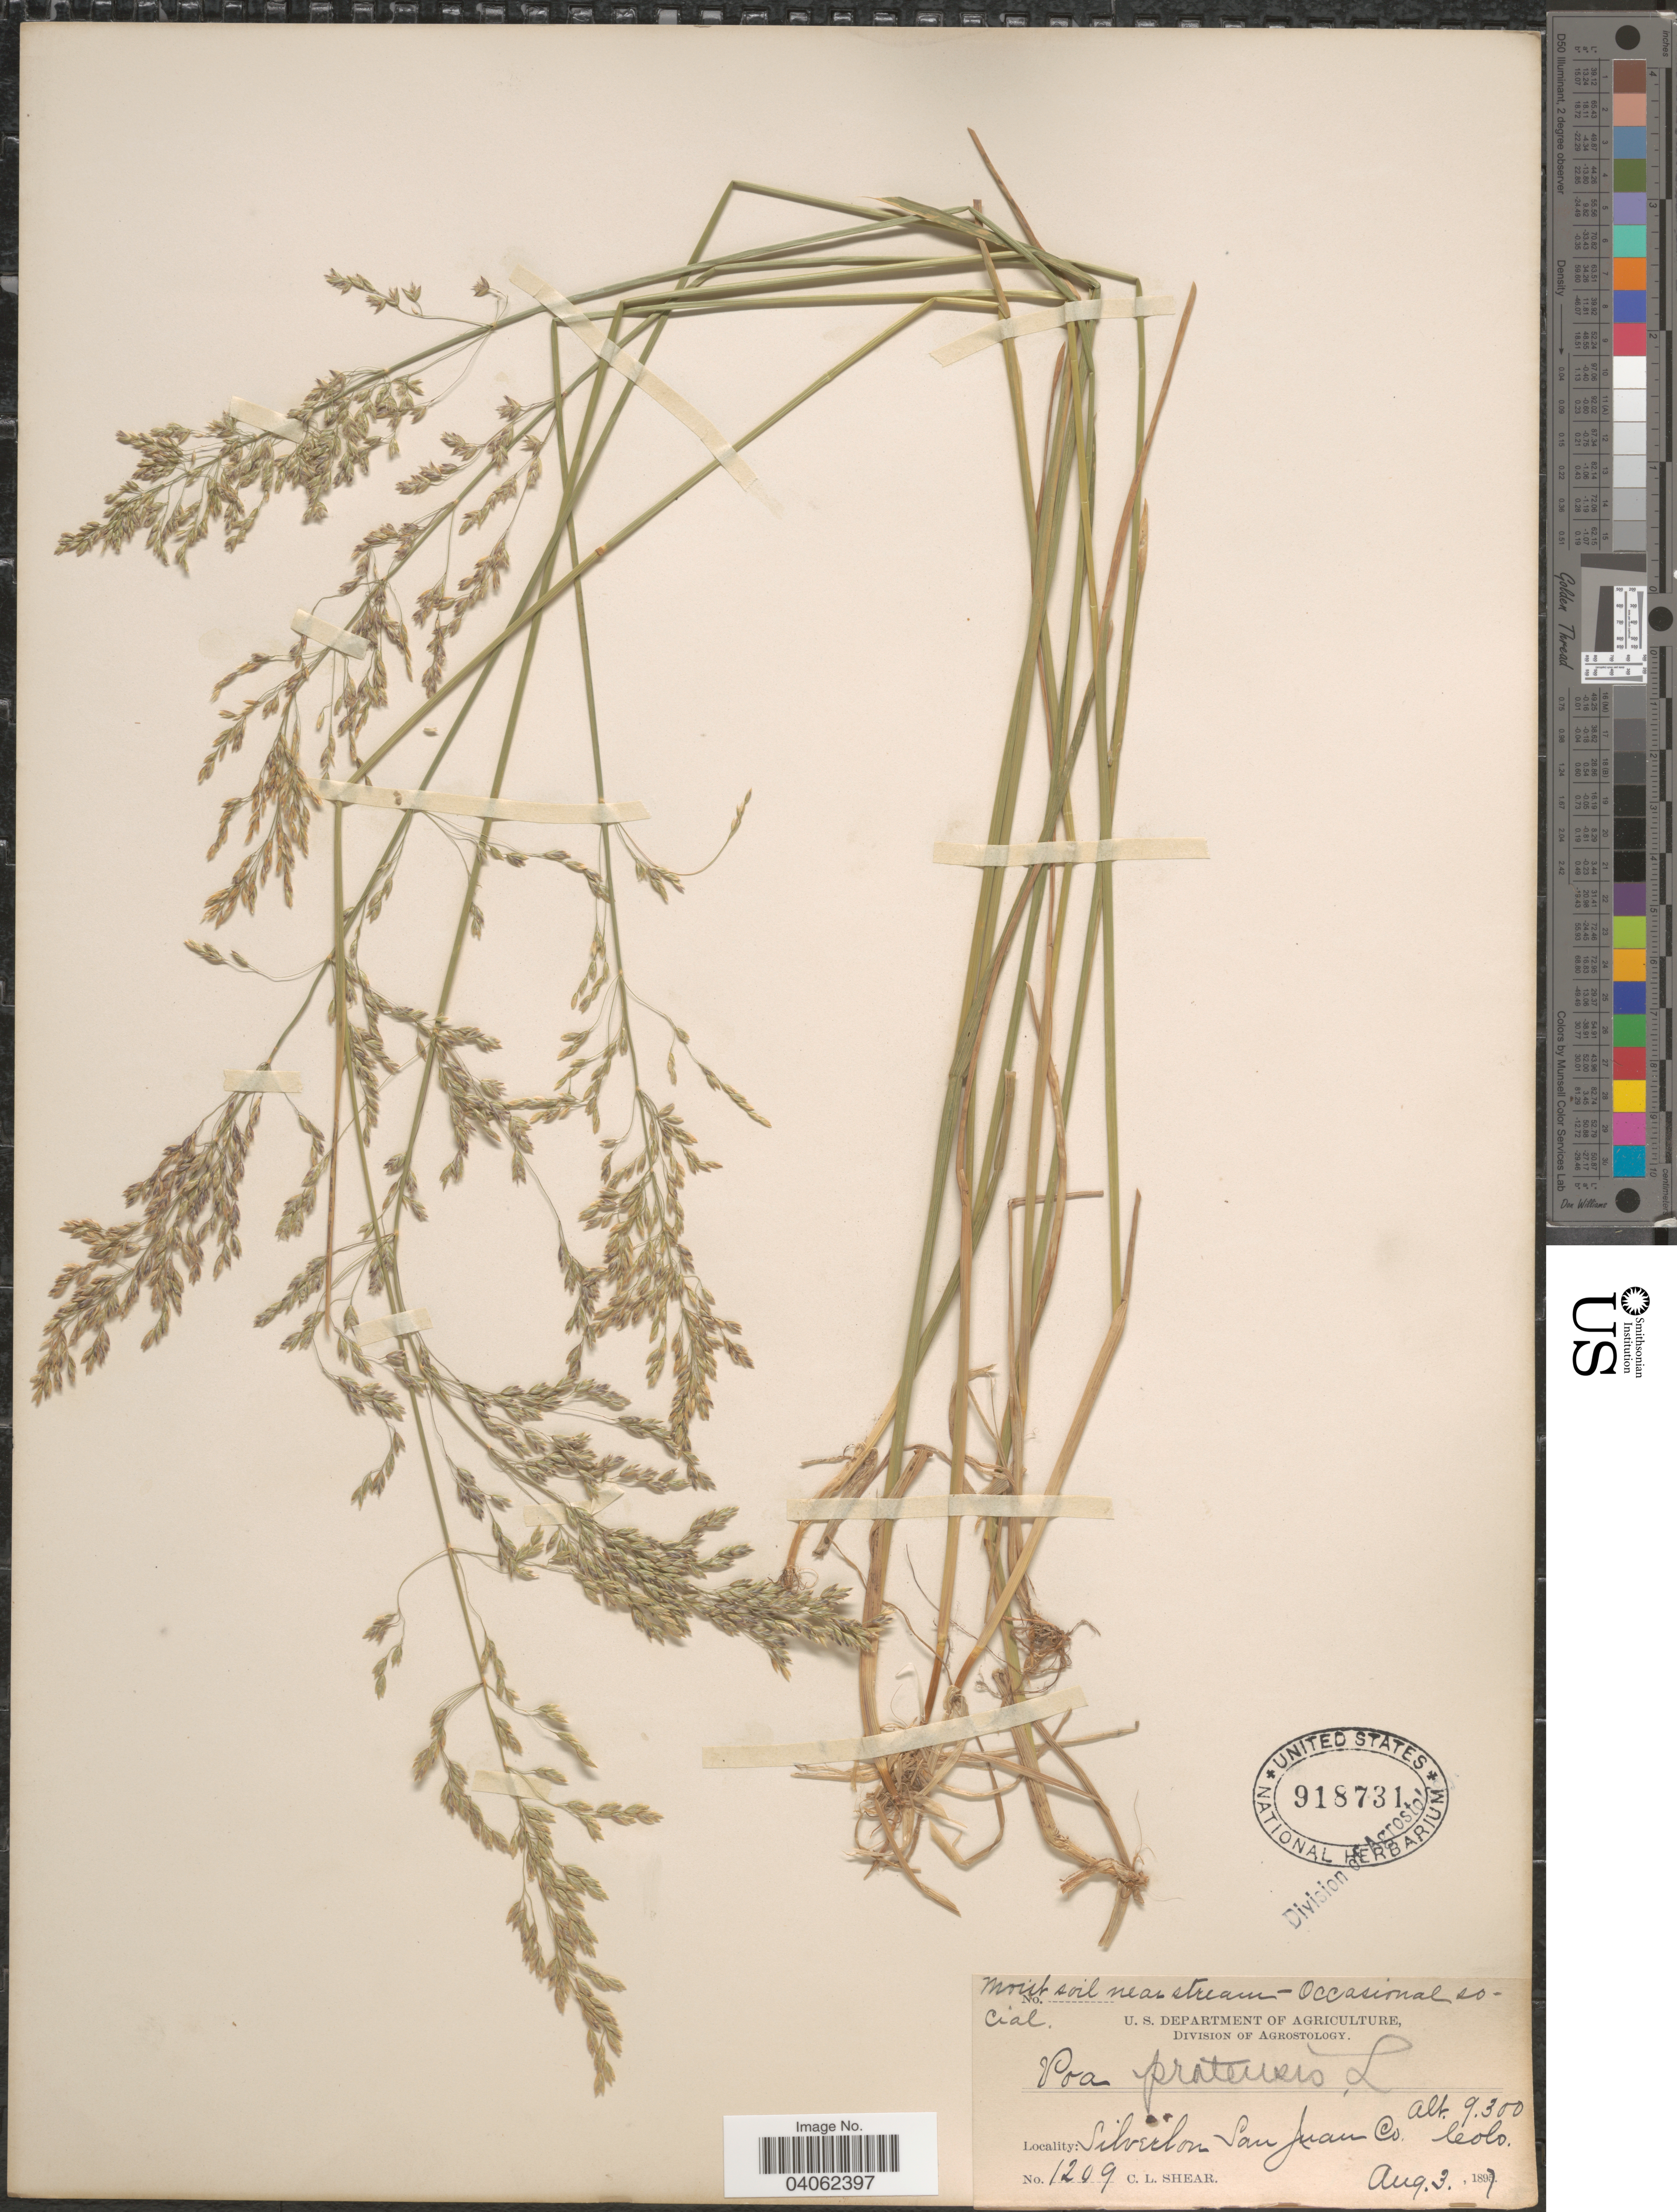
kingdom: Plantae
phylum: Tracheophyta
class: Liliopsida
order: Poales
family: Poaceae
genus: Poa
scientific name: Poa pratensis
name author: L.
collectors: C. L. Shear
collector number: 1209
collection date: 1897-08-03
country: United States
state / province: Colorado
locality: Silverton San Juan Co.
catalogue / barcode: US 918731